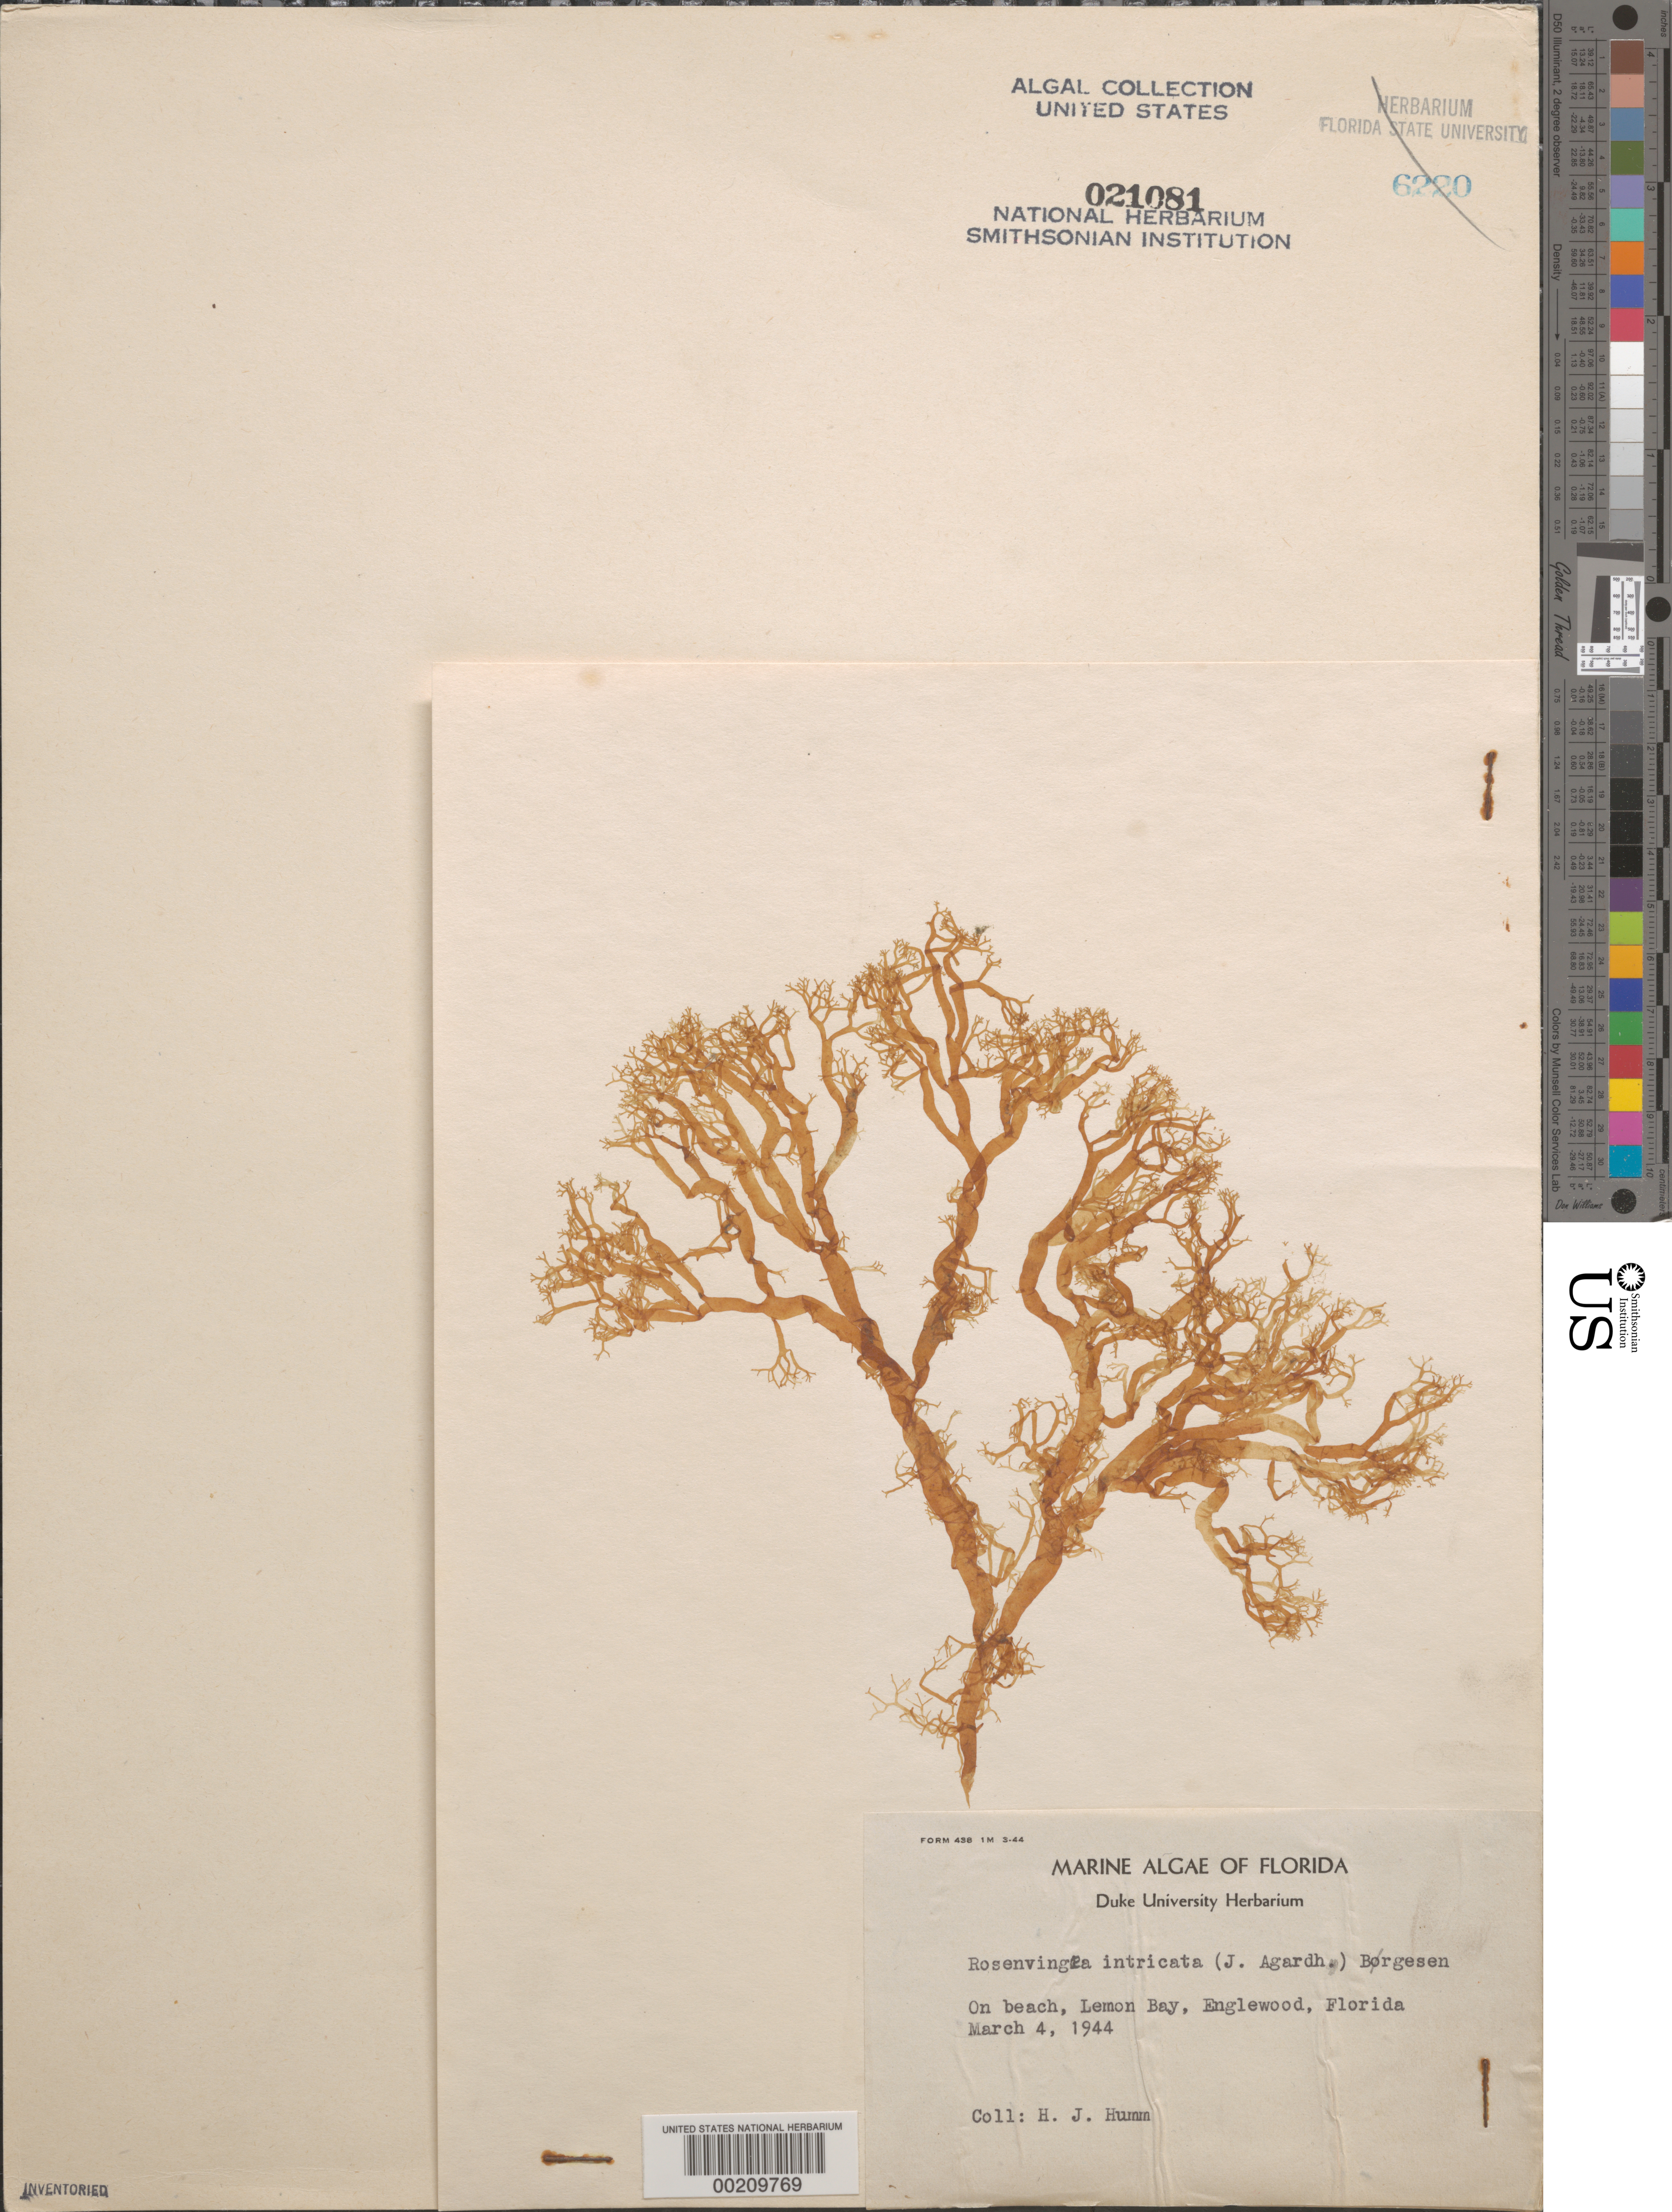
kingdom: Chromista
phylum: Ochrophyta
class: Phaeophyceae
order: Scytosiphonales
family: Scytosiphonaceae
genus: Rosenvingea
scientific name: Rosenvingea endiviifolia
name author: (Martius) M.J. Wynne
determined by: Algae name updating Project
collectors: H. J. Humm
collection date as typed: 04 Mar 1944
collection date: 1944-03-04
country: United States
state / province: Florida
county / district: Sarasota County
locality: Lemon Bay, Englewood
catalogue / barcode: US 21081